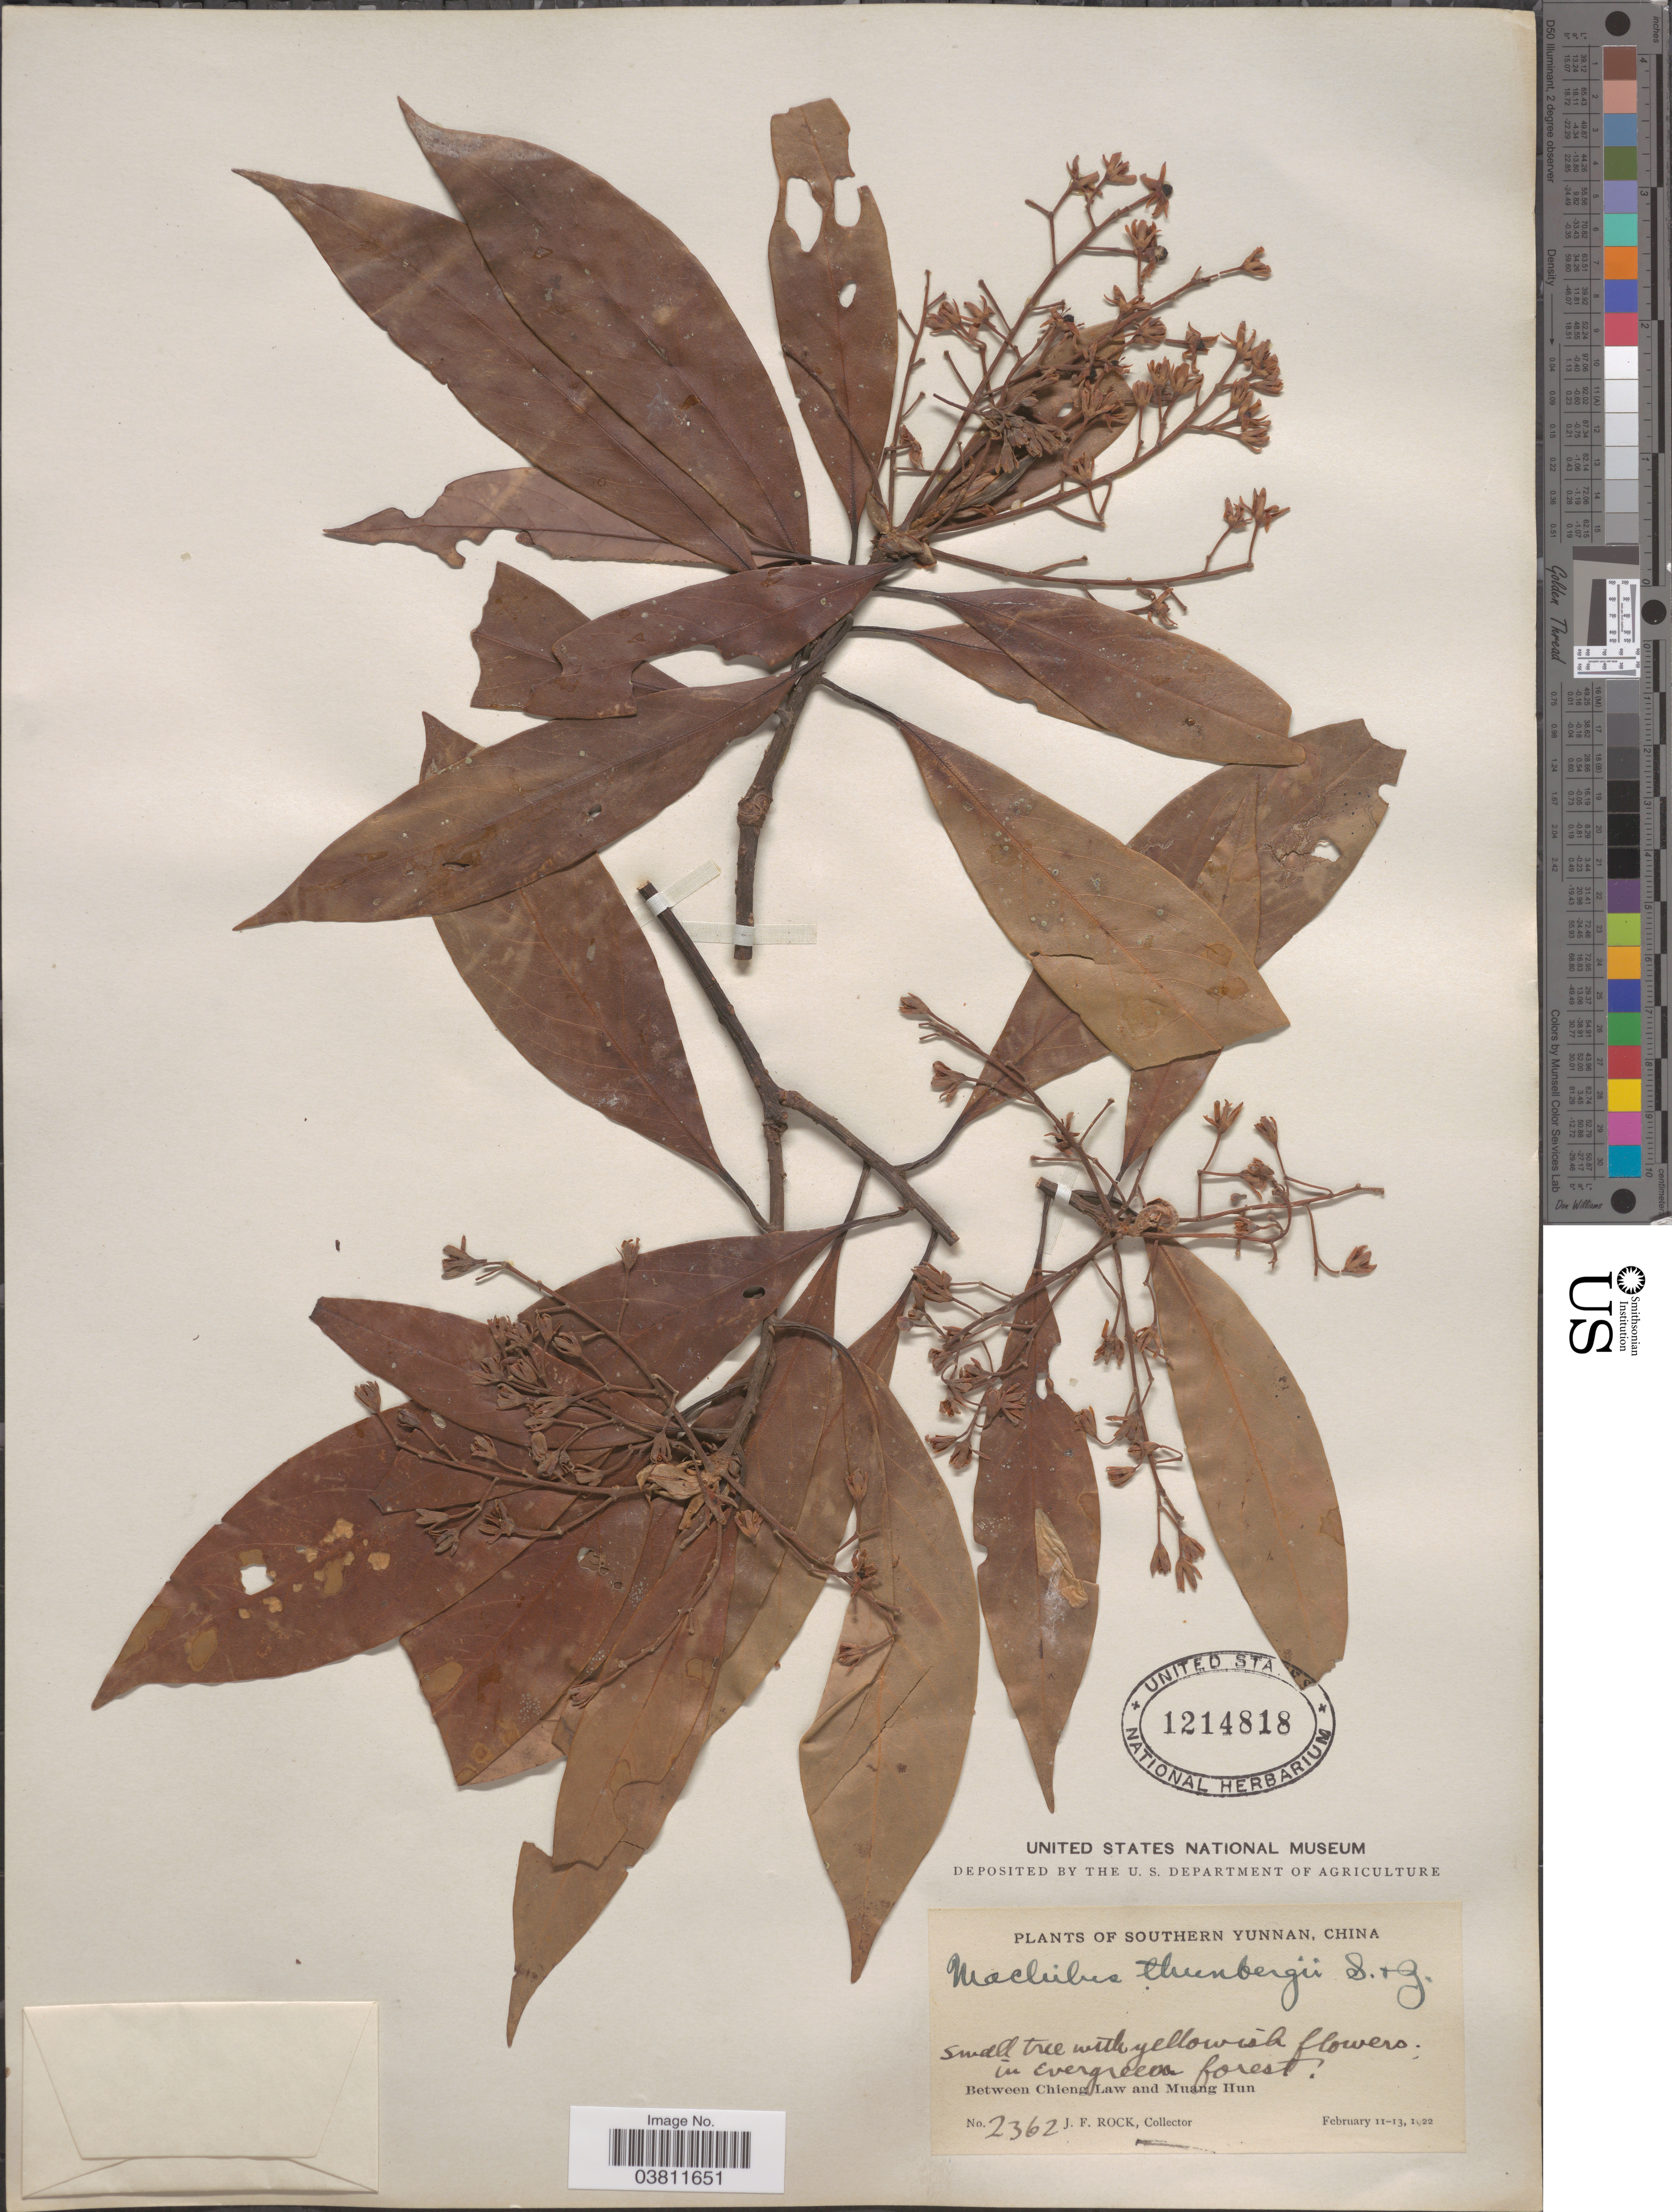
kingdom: Plantae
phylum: Tracheophyta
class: Magnoliopsida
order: Laurales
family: Lauraceae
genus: Machilus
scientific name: Machilus japonica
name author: Siebold & Zucc.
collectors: J. Rock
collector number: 2362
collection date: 1922-02-11/1922-02-13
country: China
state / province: Yunnan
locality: Southern Yunnan. Between Chieng Law and Muang Hun.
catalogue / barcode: US 1214818